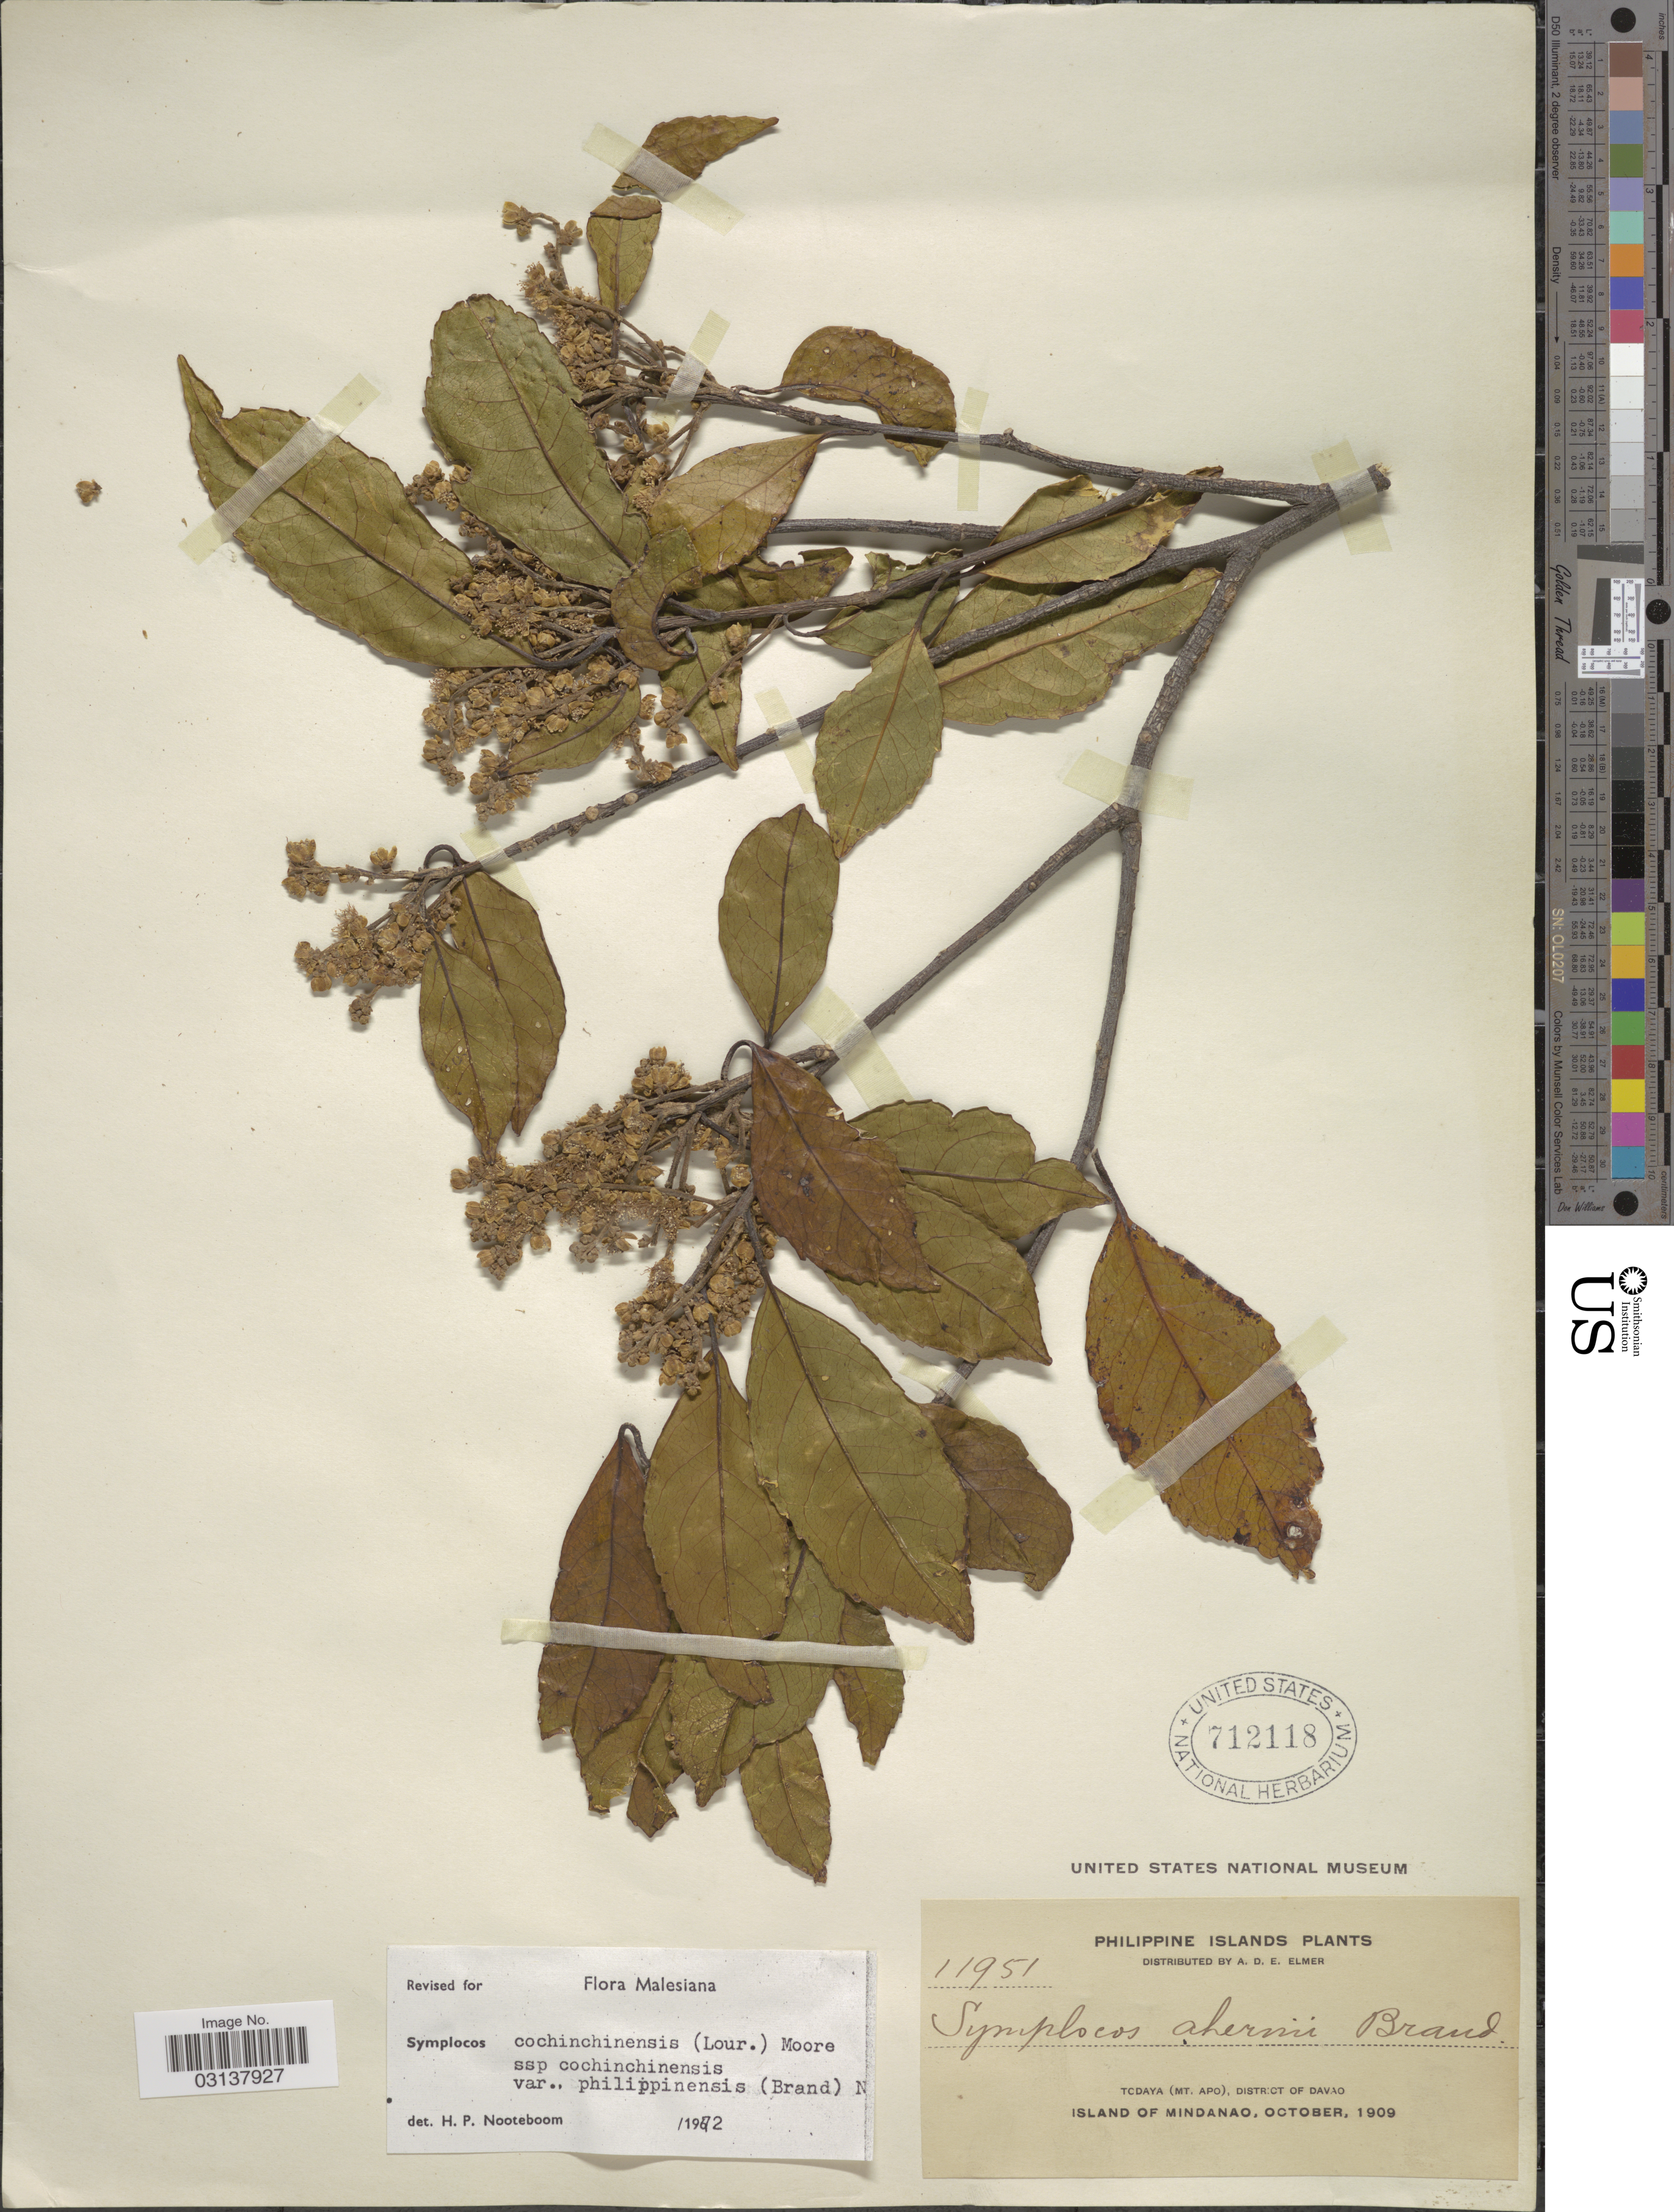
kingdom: Plantae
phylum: Tracheophyta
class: Magnoliopsida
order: Ericales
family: Symplocaceae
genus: Symplocos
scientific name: Symplocos cochinchinensis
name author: (Lour.) S. Moore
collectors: A. D. E. Elmer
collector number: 11951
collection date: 1909-10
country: Philippines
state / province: Davao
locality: Philippine Islands. Tcdaya (Mt. Apo), District of Davao. Island of Mindanao.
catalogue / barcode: US 712118